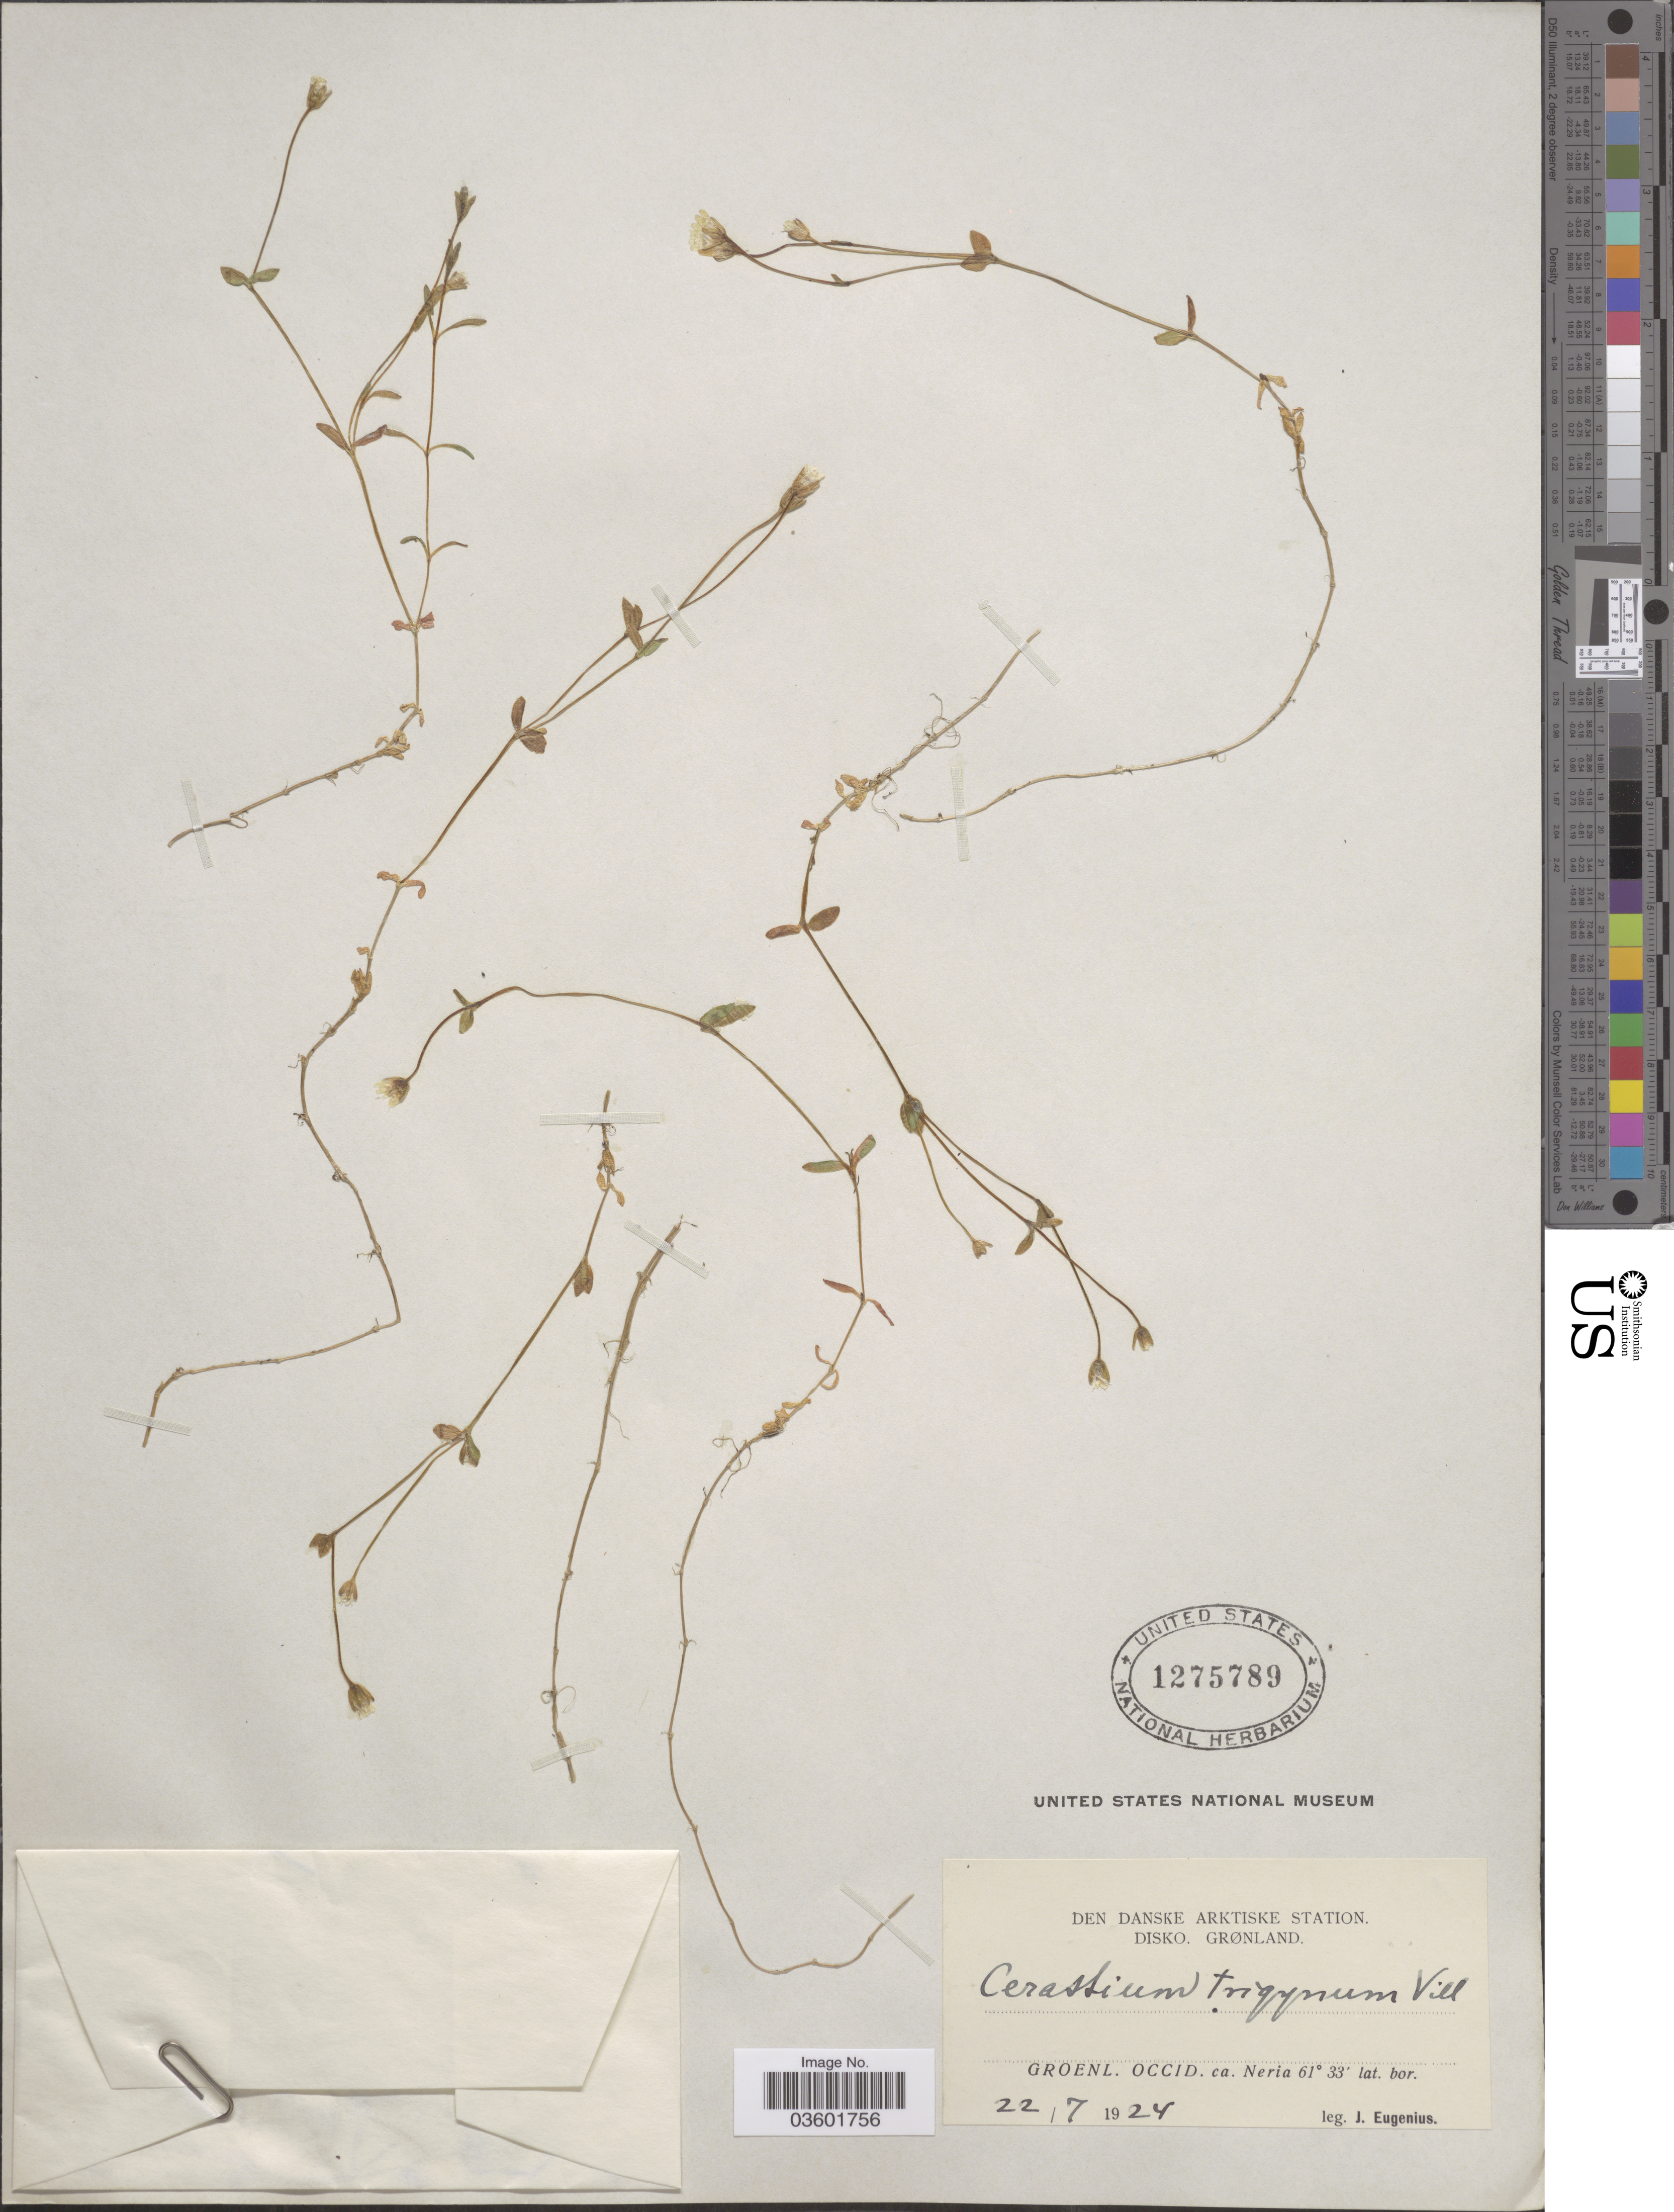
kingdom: Plantae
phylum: Tracheophyta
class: Magnoliopsida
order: Caryophyllales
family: Caryophyllaceae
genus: Cerastium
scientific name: Cerastium cerastoides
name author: (L.) Britton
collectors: J. Eugenius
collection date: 1924-07-22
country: Greenland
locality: Den Danske Arktiske Station, Disko. Groenl. Occid. ca. Neria.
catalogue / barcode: US 1275789